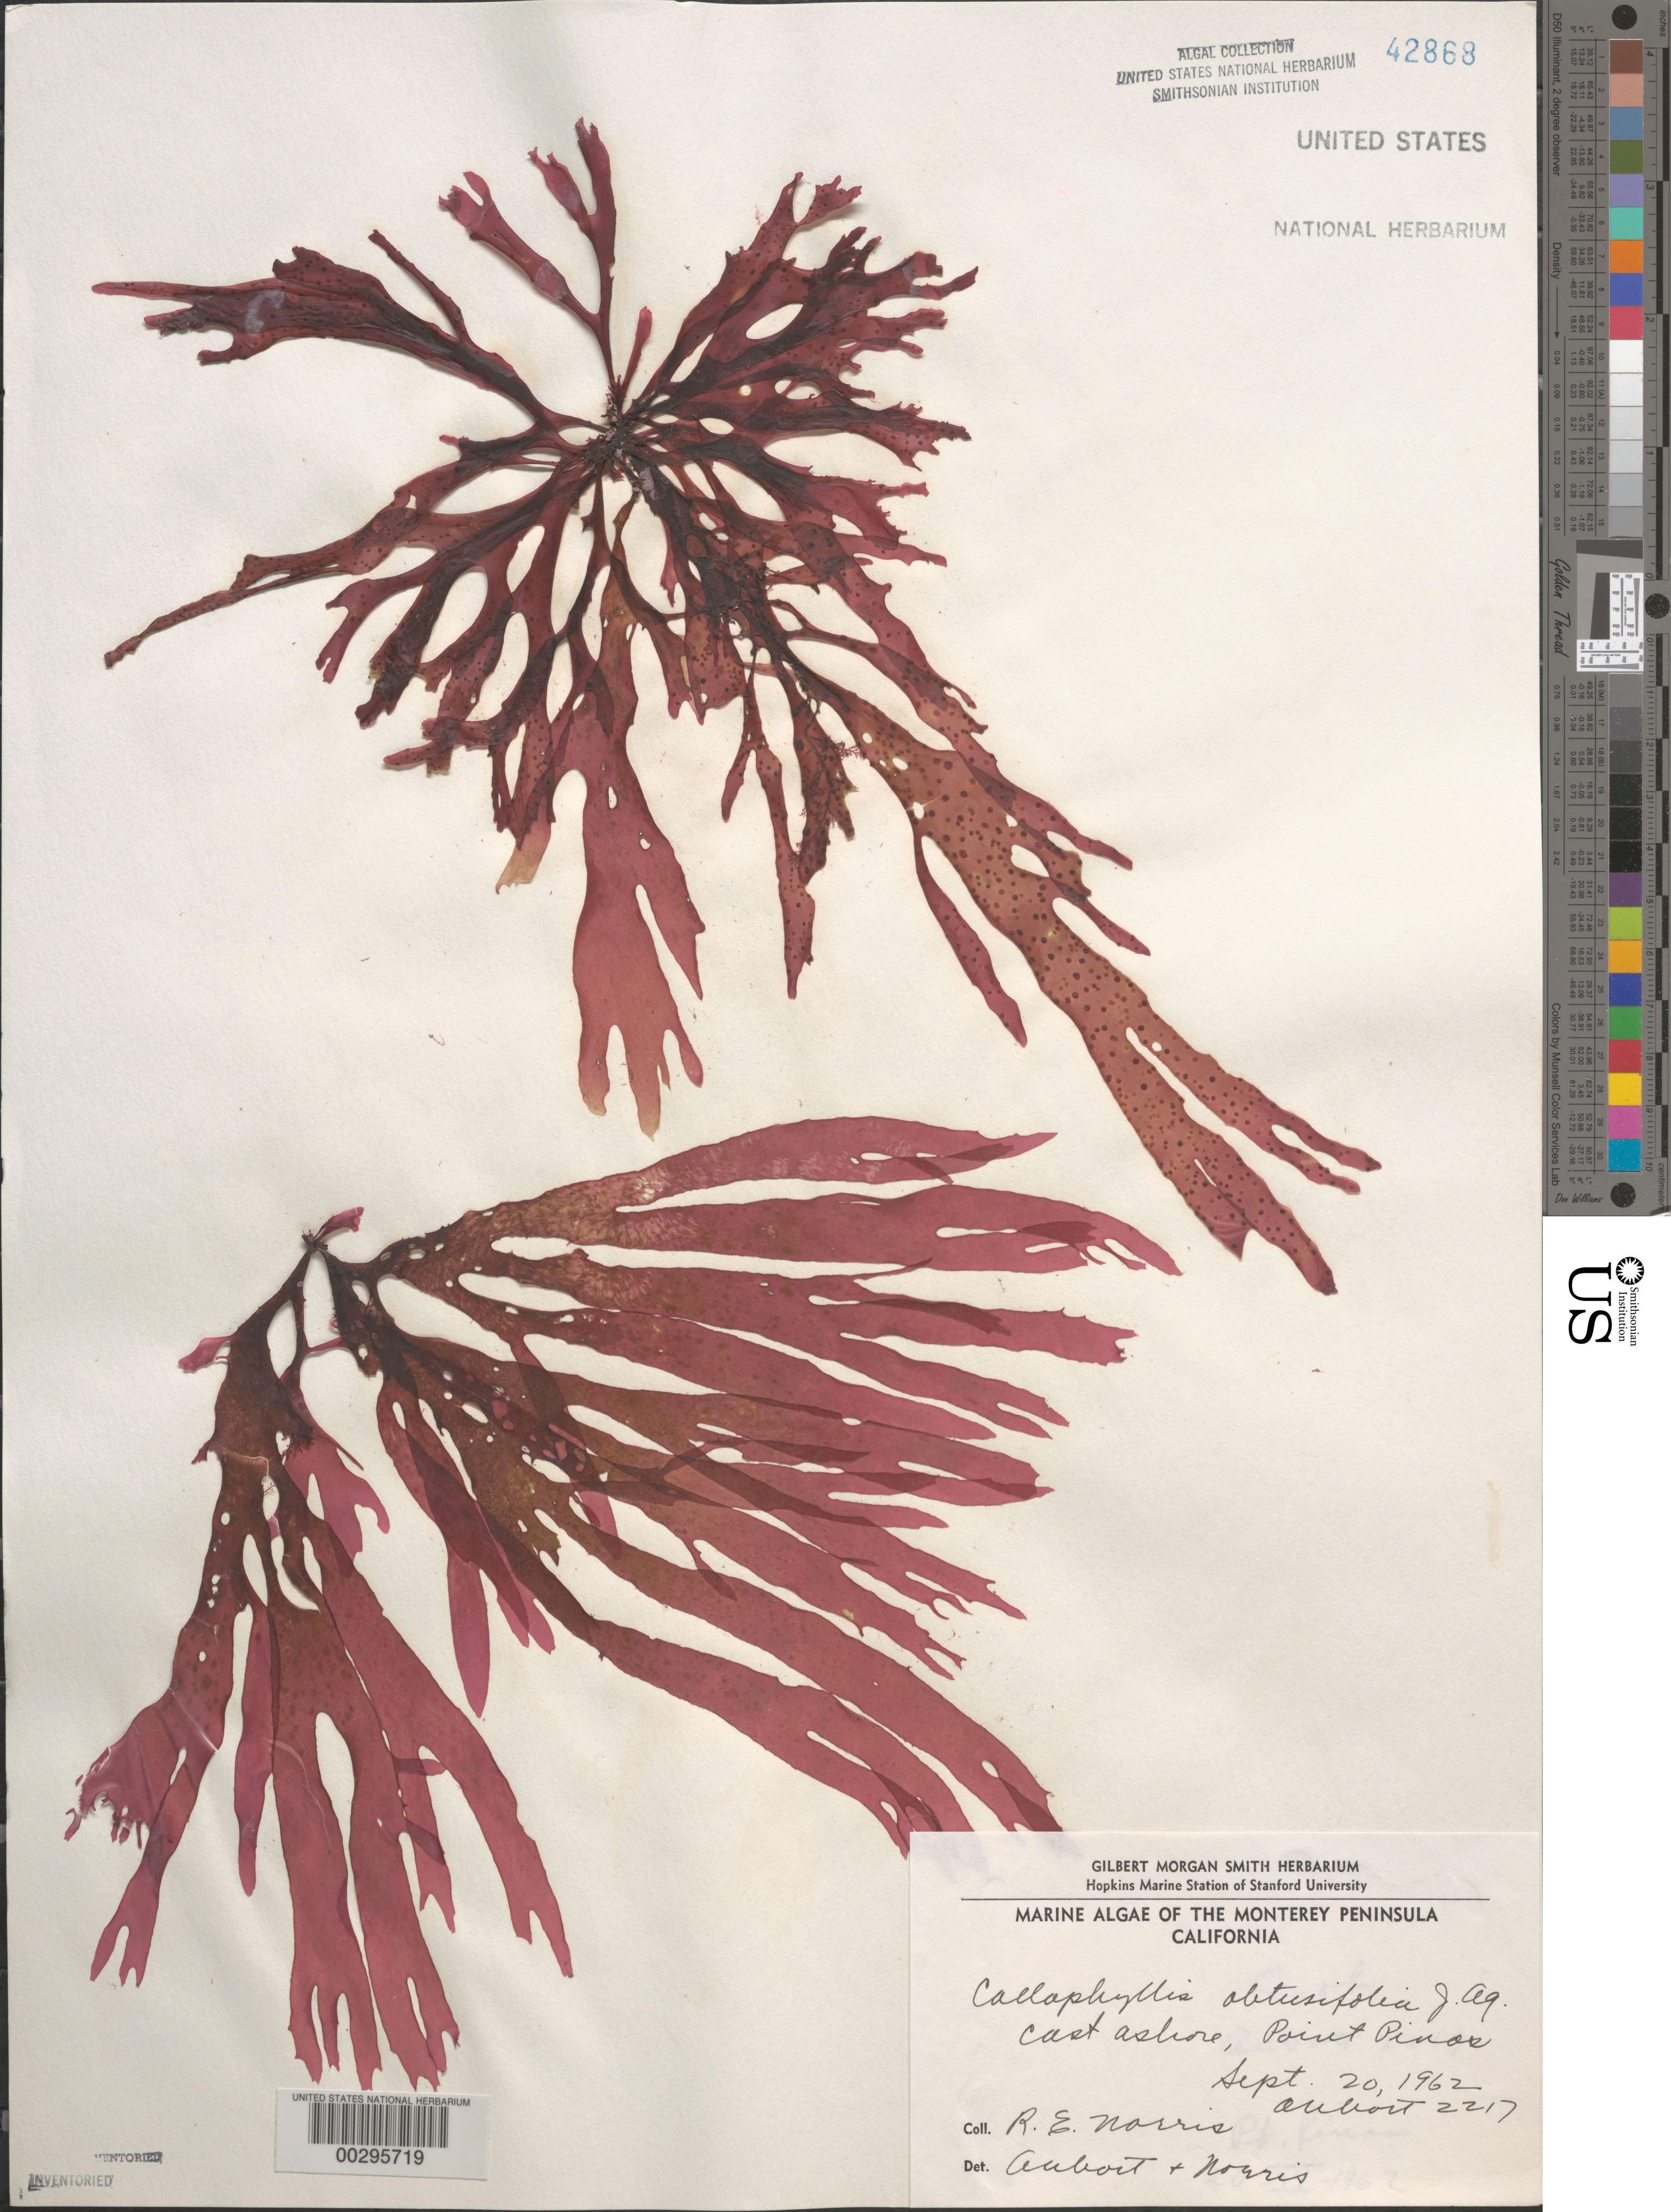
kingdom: Plantae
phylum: Rhodophyta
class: Florideophyceae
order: Gigartinales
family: Kallymeniaceae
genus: Callophyllis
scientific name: Callophyllis obtusifolia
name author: J. Agardh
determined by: Abbott, I. A.; Norris, R. E.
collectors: R. E. Norris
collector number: IAA 2217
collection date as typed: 20 Sep 1962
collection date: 1962-09-20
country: United States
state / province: California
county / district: Monterey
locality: Point Pinos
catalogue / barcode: US 42868